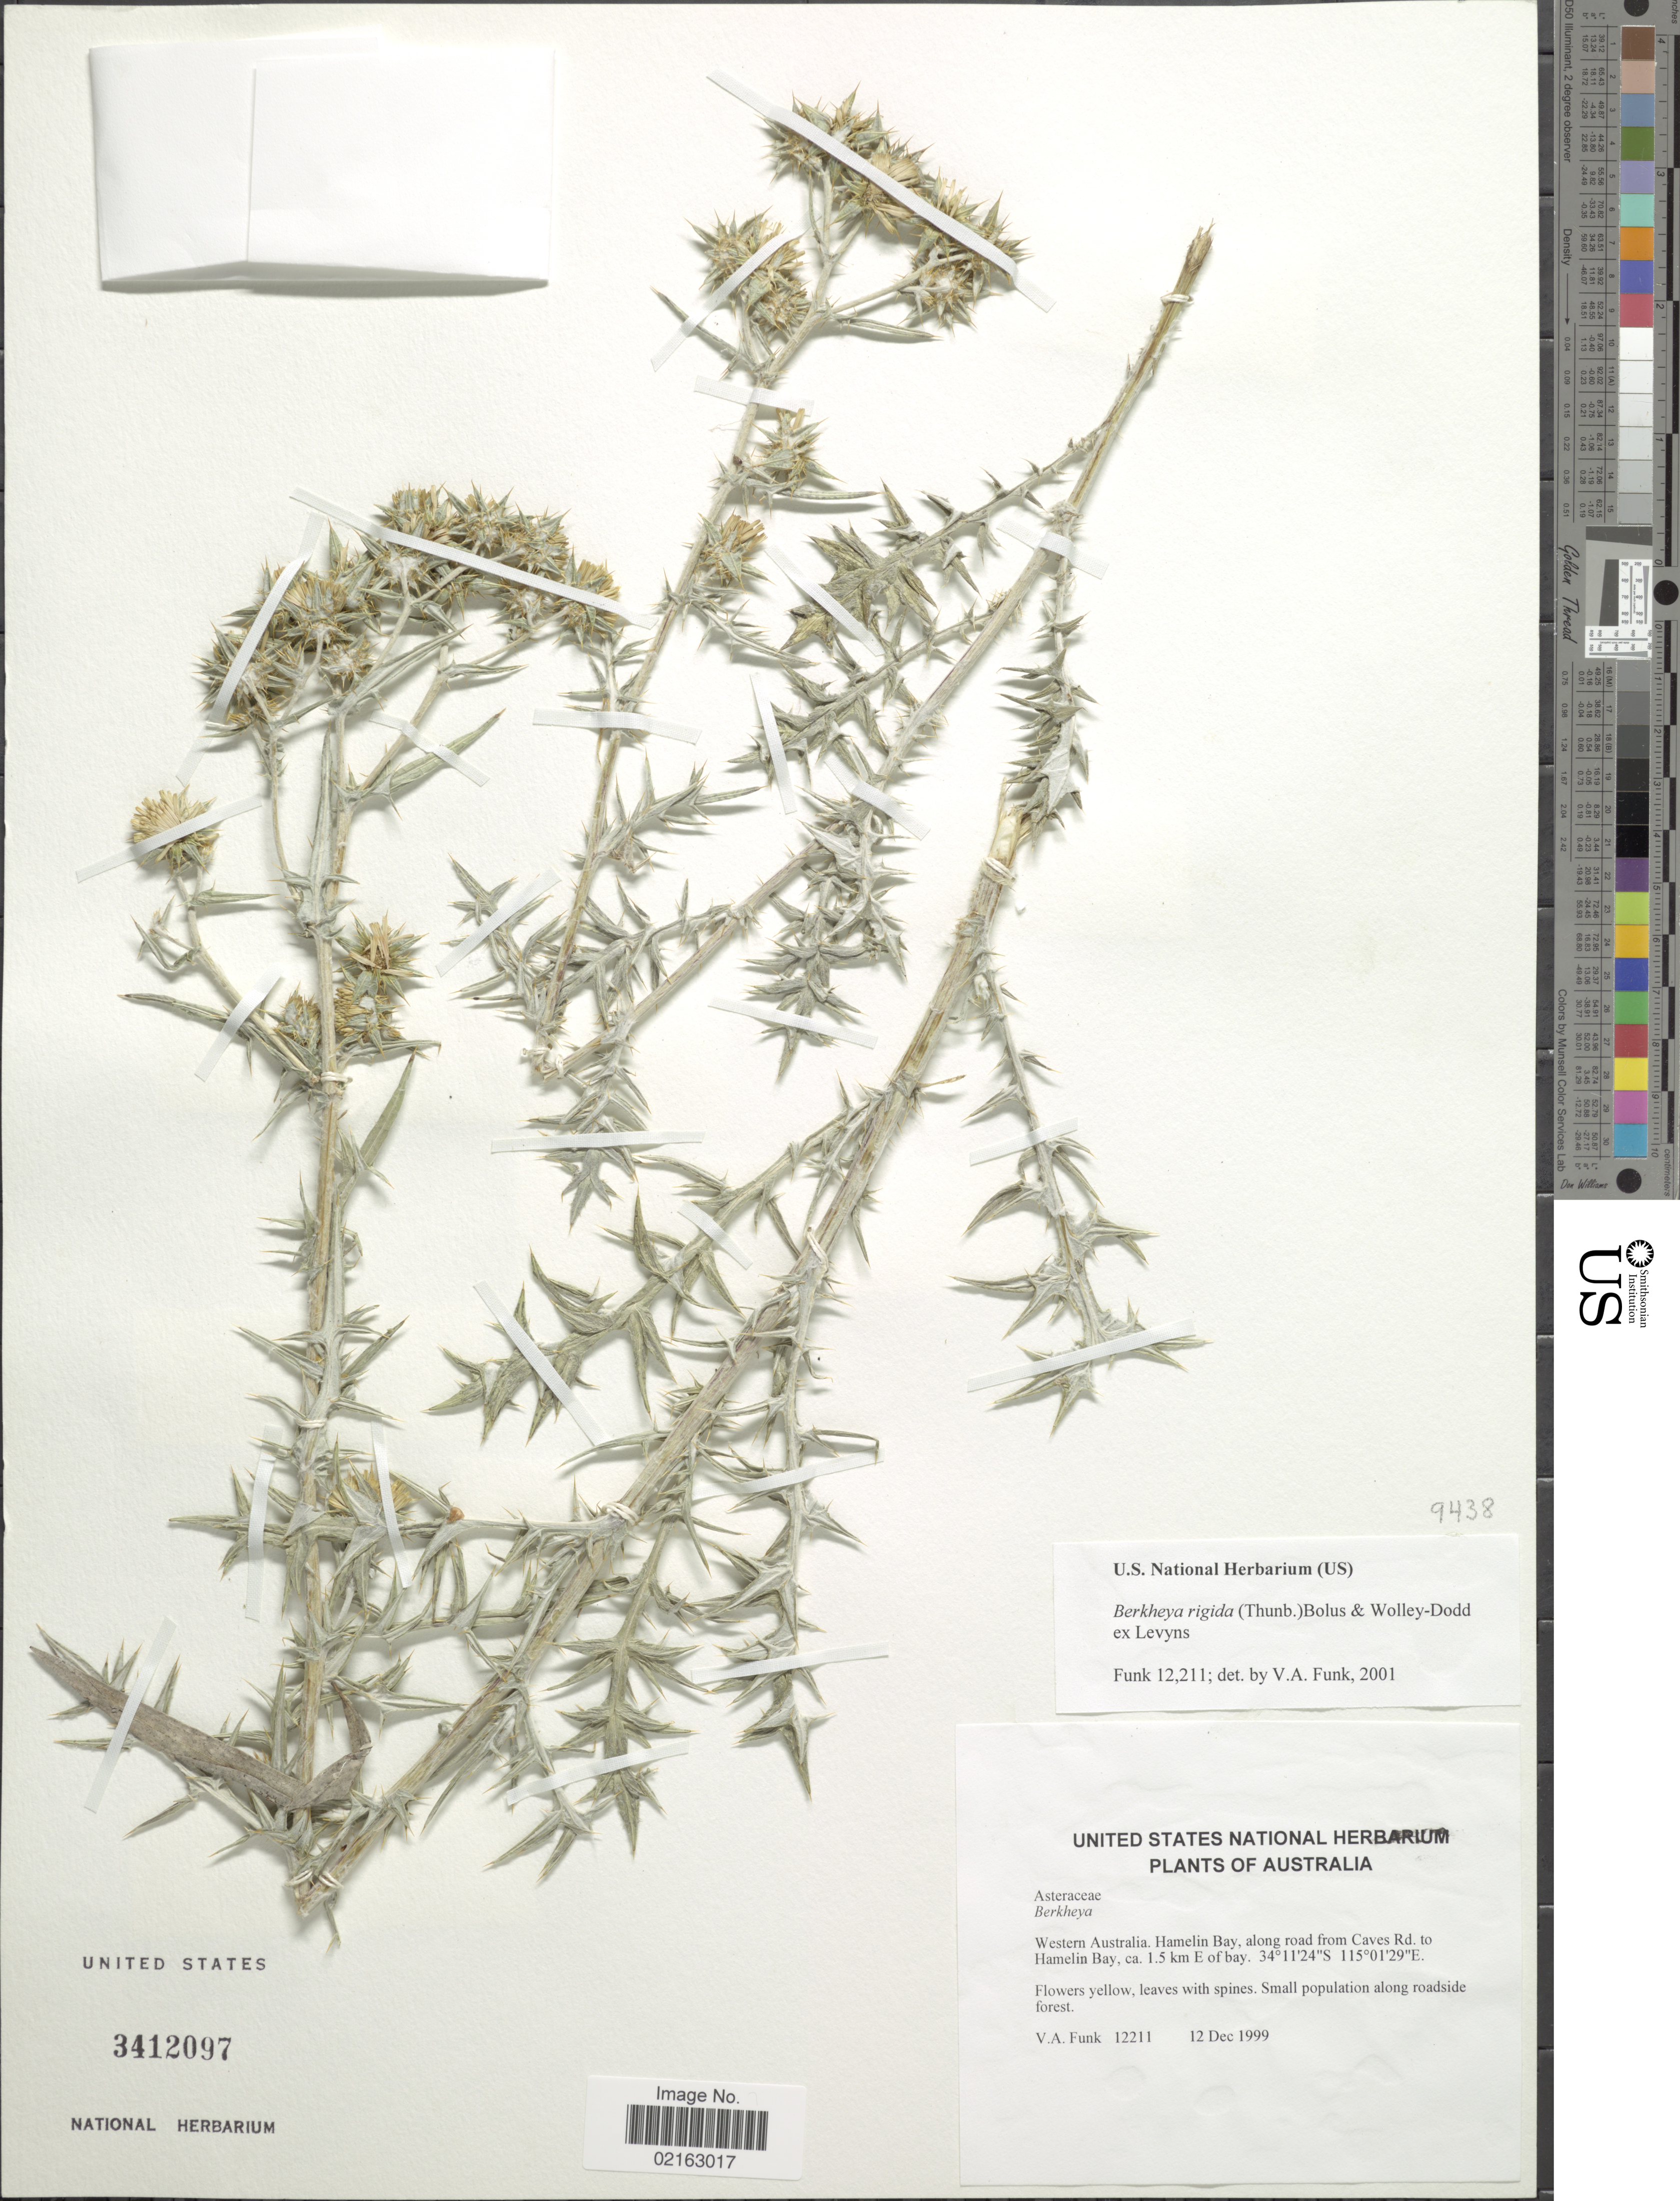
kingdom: Plantae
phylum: Tracheophyta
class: Magnoliopsida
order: Asterales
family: Asteraceae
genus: Berkheya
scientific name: Berkheya rigida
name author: (Thunb.) Bolus & Wolley-Dod ex Adamson & T.M. Salter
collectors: V. Funk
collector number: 12211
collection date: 1999-12-12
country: Australia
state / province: Western Australia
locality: Western Australia. Hamelin Bay, along road from Caves Rd. to Hamelin Bay, ca. 1.5 km E of bay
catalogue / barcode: US 3412097